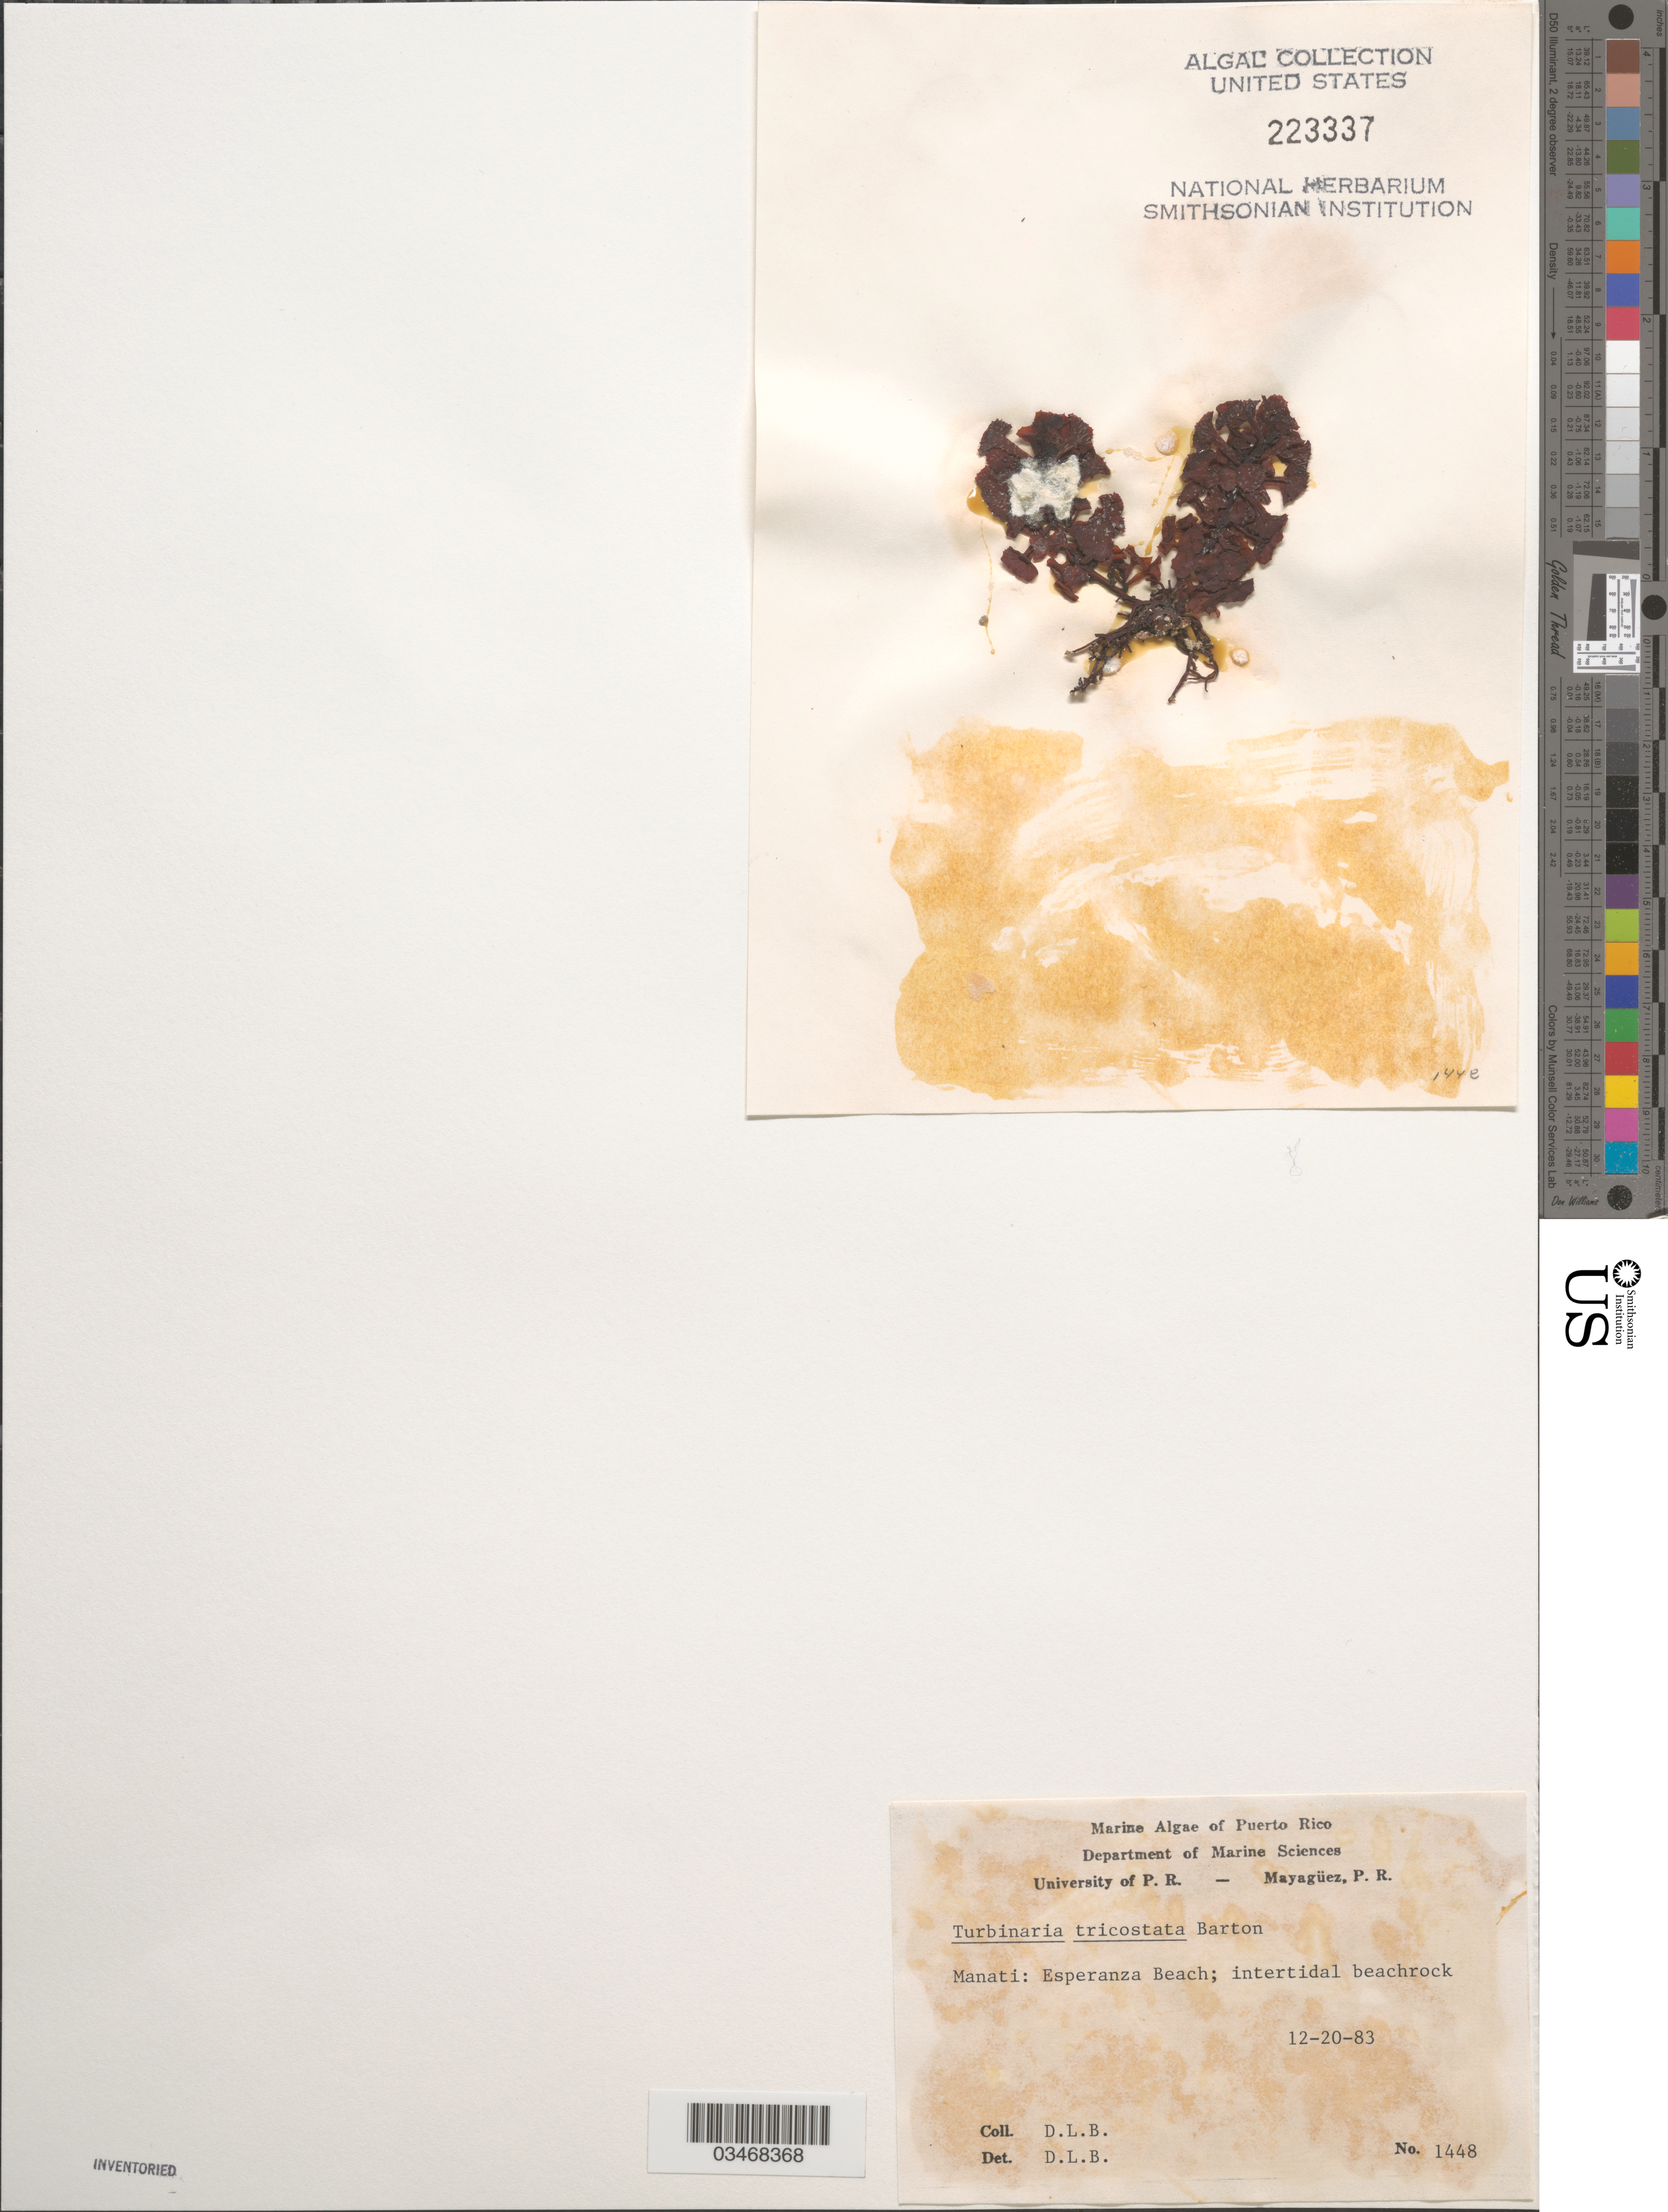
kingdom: Chromista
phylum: Ochrophyta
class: Phaeophyceae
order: Fucales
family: Sargassaceae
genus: Turbinaria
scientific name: Turbinaria tricostata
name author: E.S. Barton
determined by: Ballantine, D. L.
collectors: D.L. Ballantine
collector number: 1448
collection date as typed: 20 Dec 1983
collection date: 1983-12-20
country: Puerto Rico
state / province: Manatí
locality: Esperanza Beach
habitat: Intertidal beachrock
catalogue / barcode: US 223337